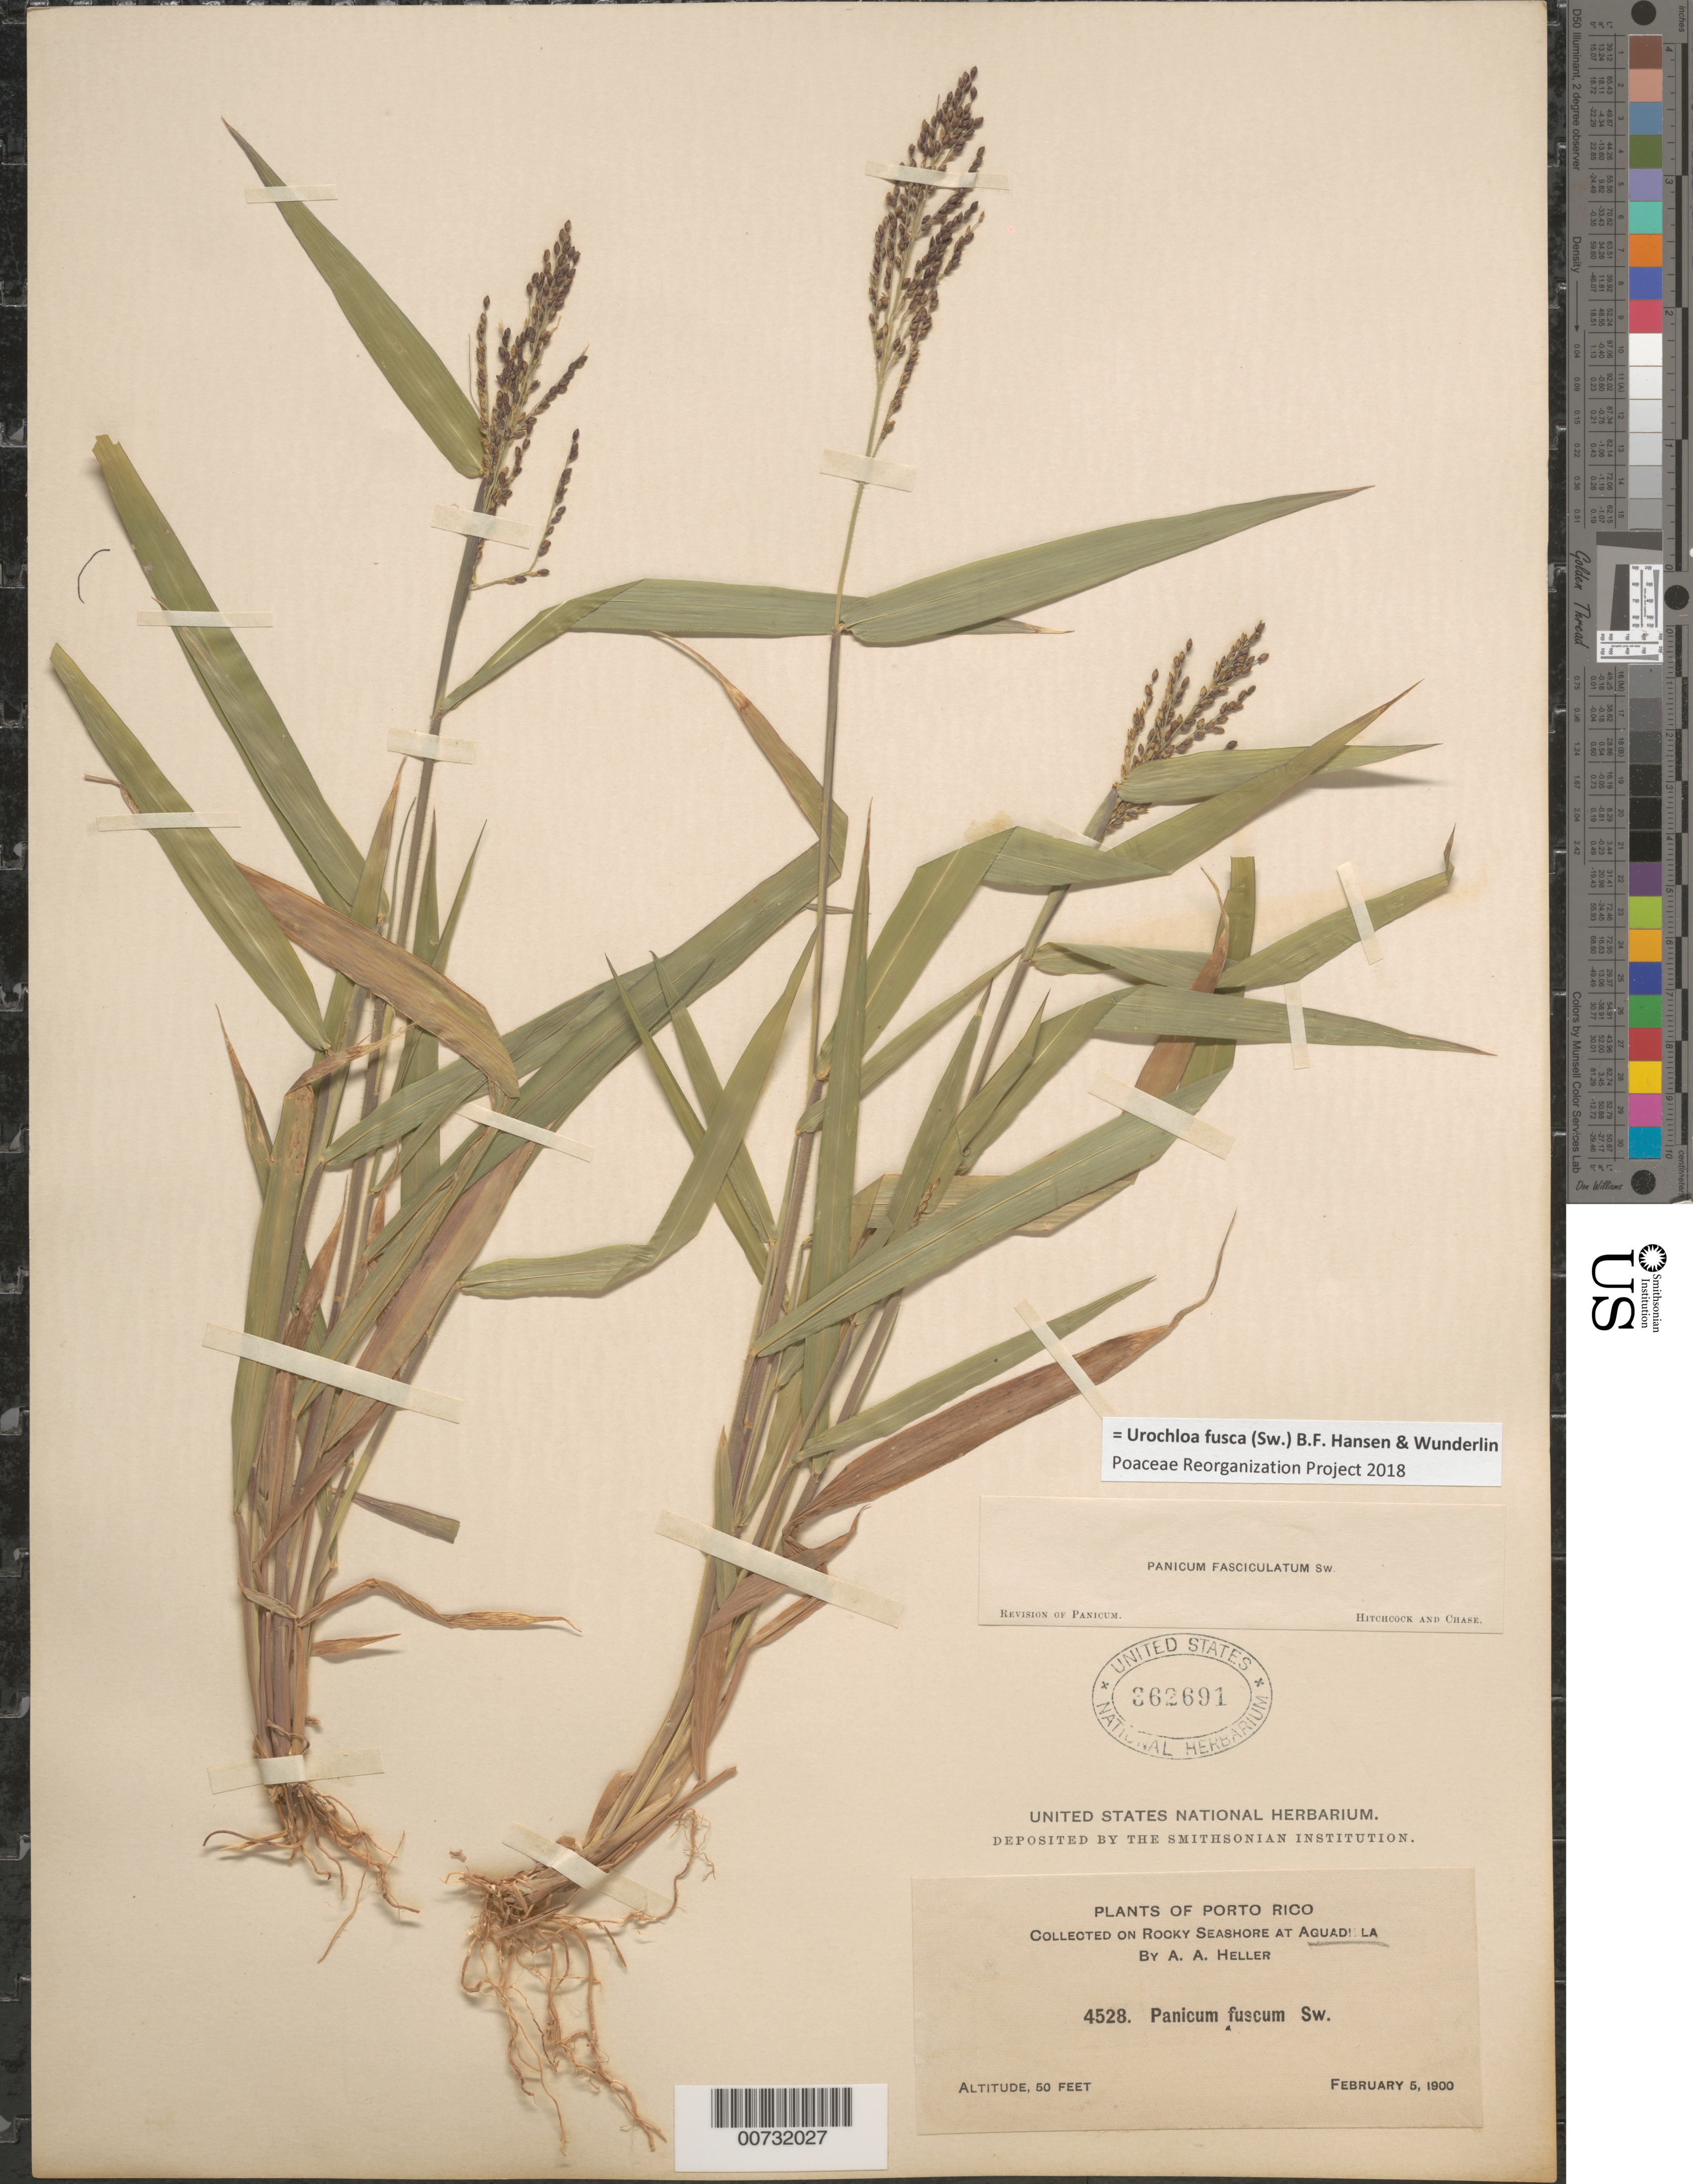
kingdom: Plantae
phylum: Tracheophyta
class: Liliopsida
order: Poales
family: Poaceae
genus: Urochloa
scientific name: Urochloa fusca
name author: (Sw.) B.F. Hansen & Wunderlin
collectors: A. A. Heller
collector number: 4528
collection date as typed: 05 Feb 1900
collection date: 1900-02-05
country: Puerto Rico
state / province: Aguadilla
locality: Aguadilla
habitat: Rocky seashore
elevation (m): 15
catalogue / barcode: US 362691